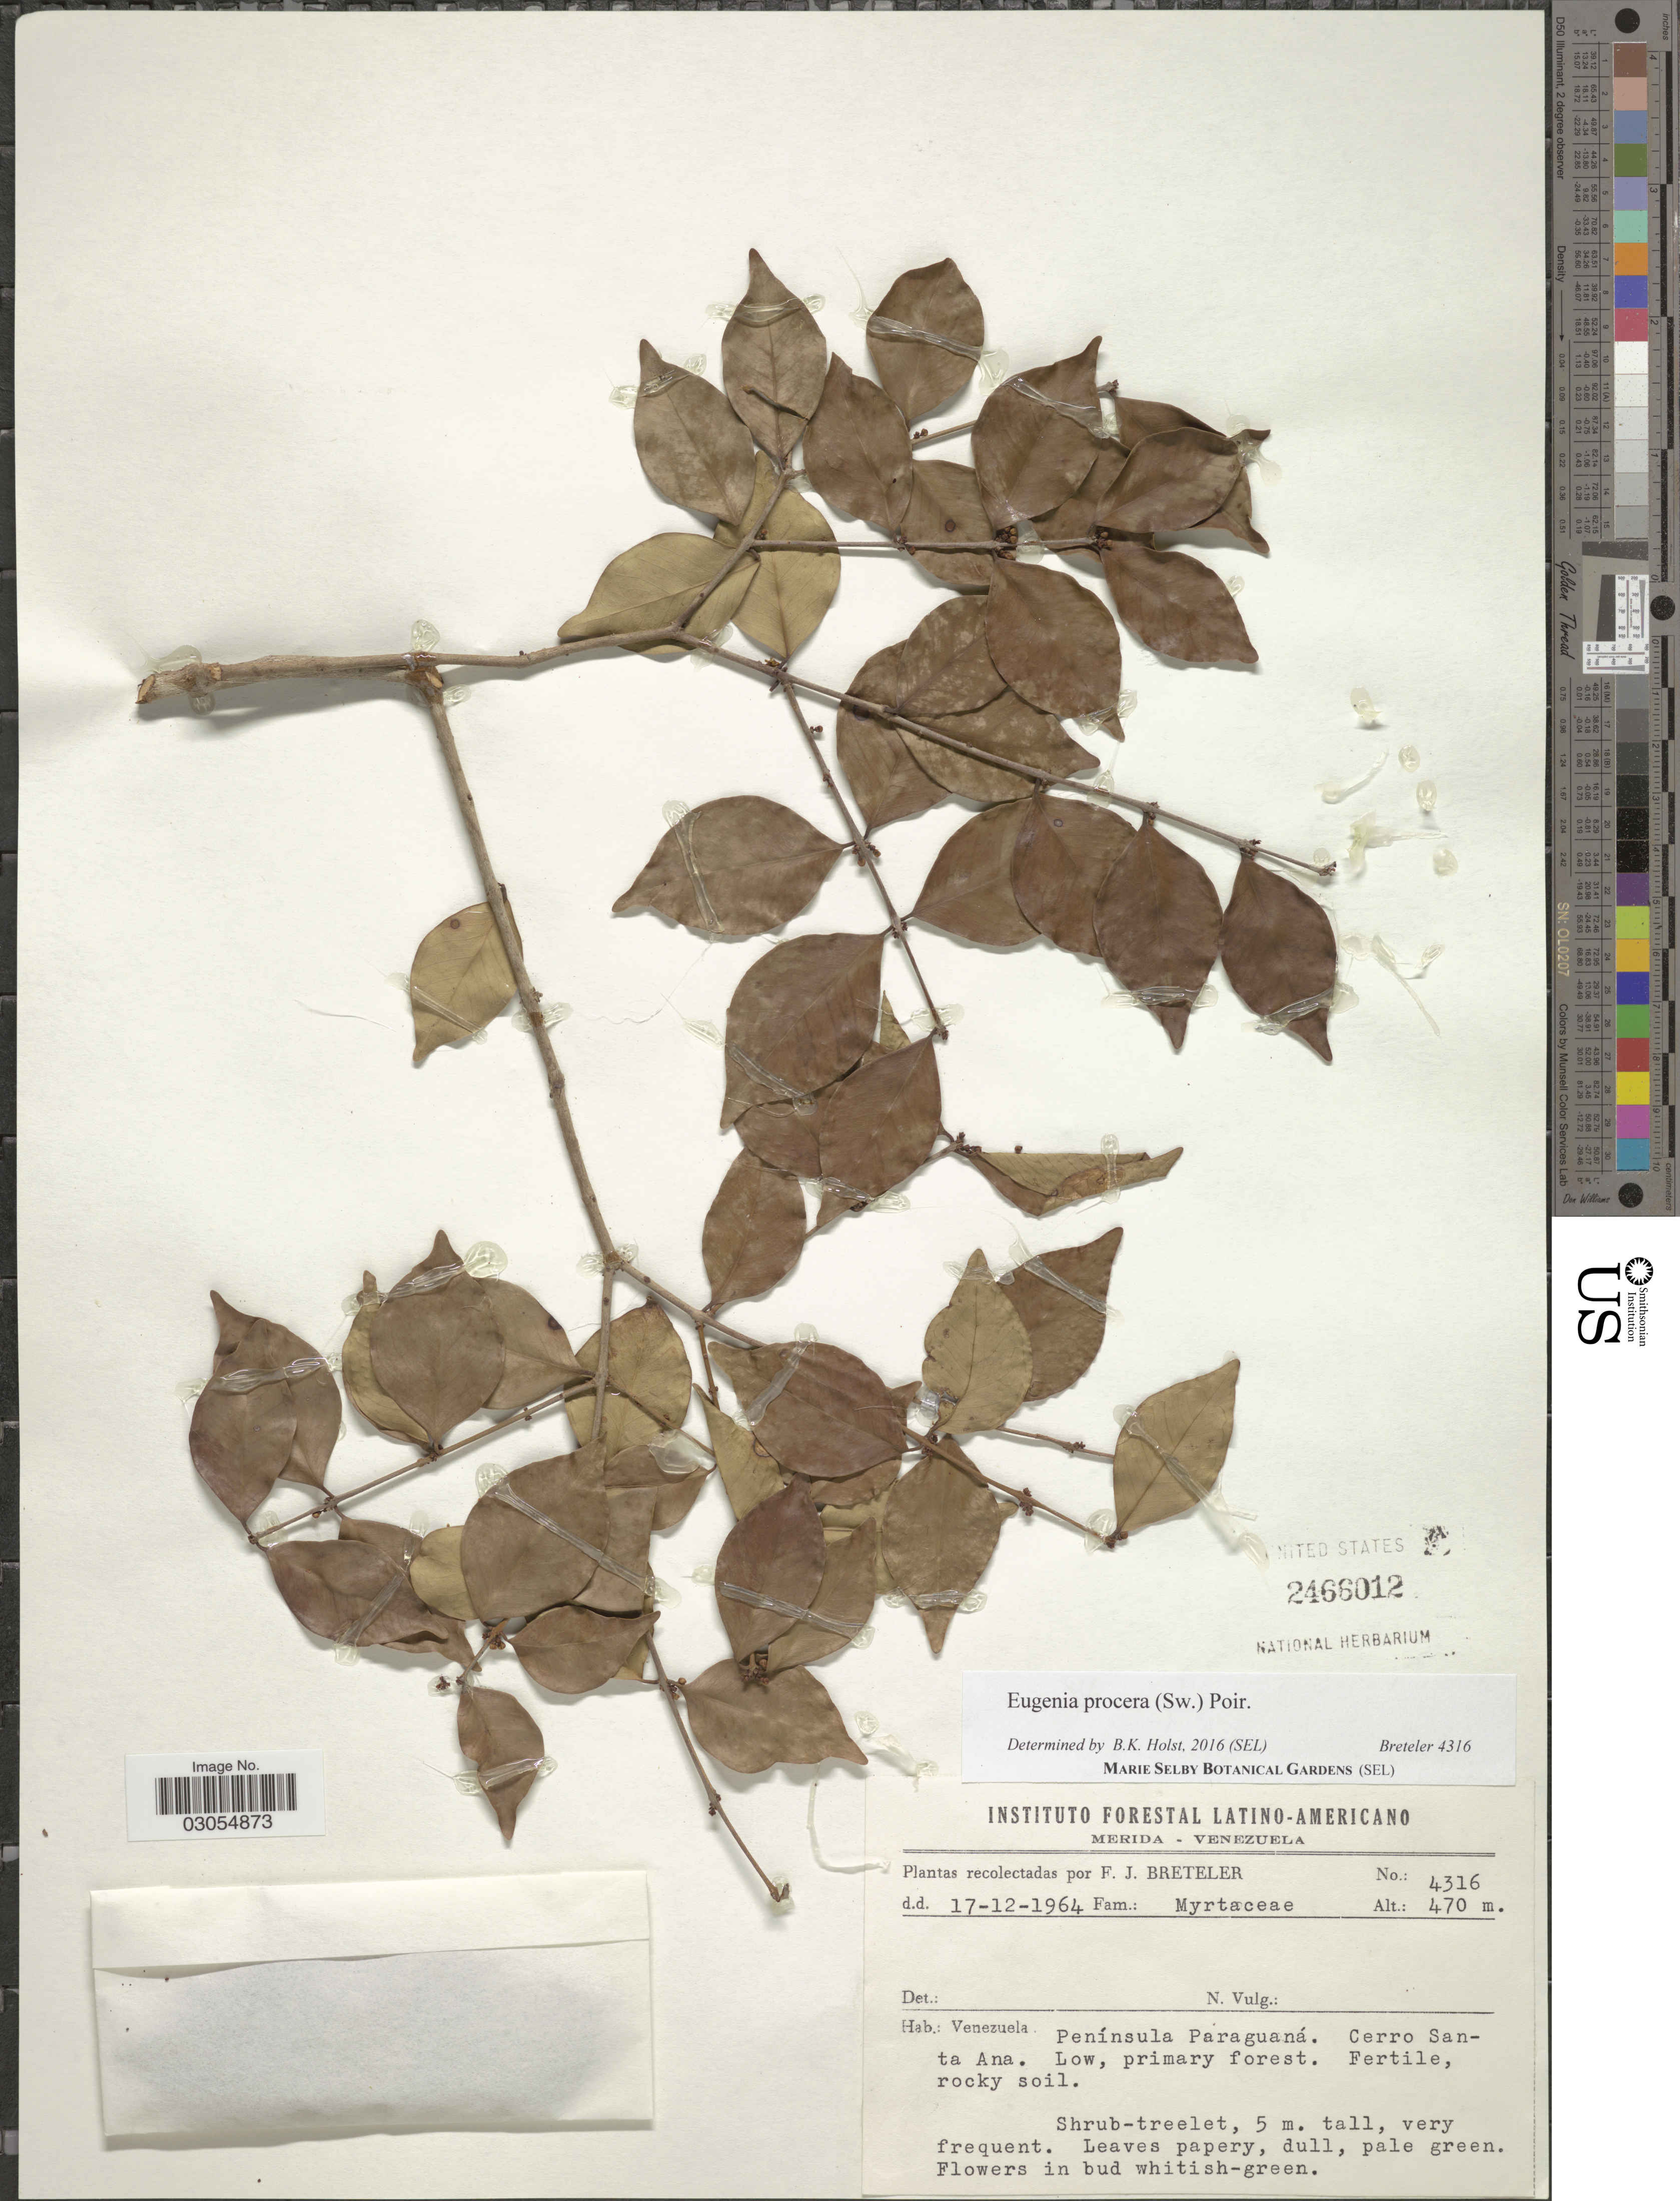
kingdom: Plantae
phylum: Tracheophyta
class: Magnoliopsida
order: Myrtales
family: Myrtaceae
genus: Eugenia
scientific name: Eugenia procera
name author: (Sw.) Poir.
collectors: F. J. Breteler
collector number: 4316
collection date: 1964-12-17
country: Venezuela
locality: Península Paraguaná. Cerro Santa Ana.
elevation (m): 470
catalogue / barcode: US 2466012